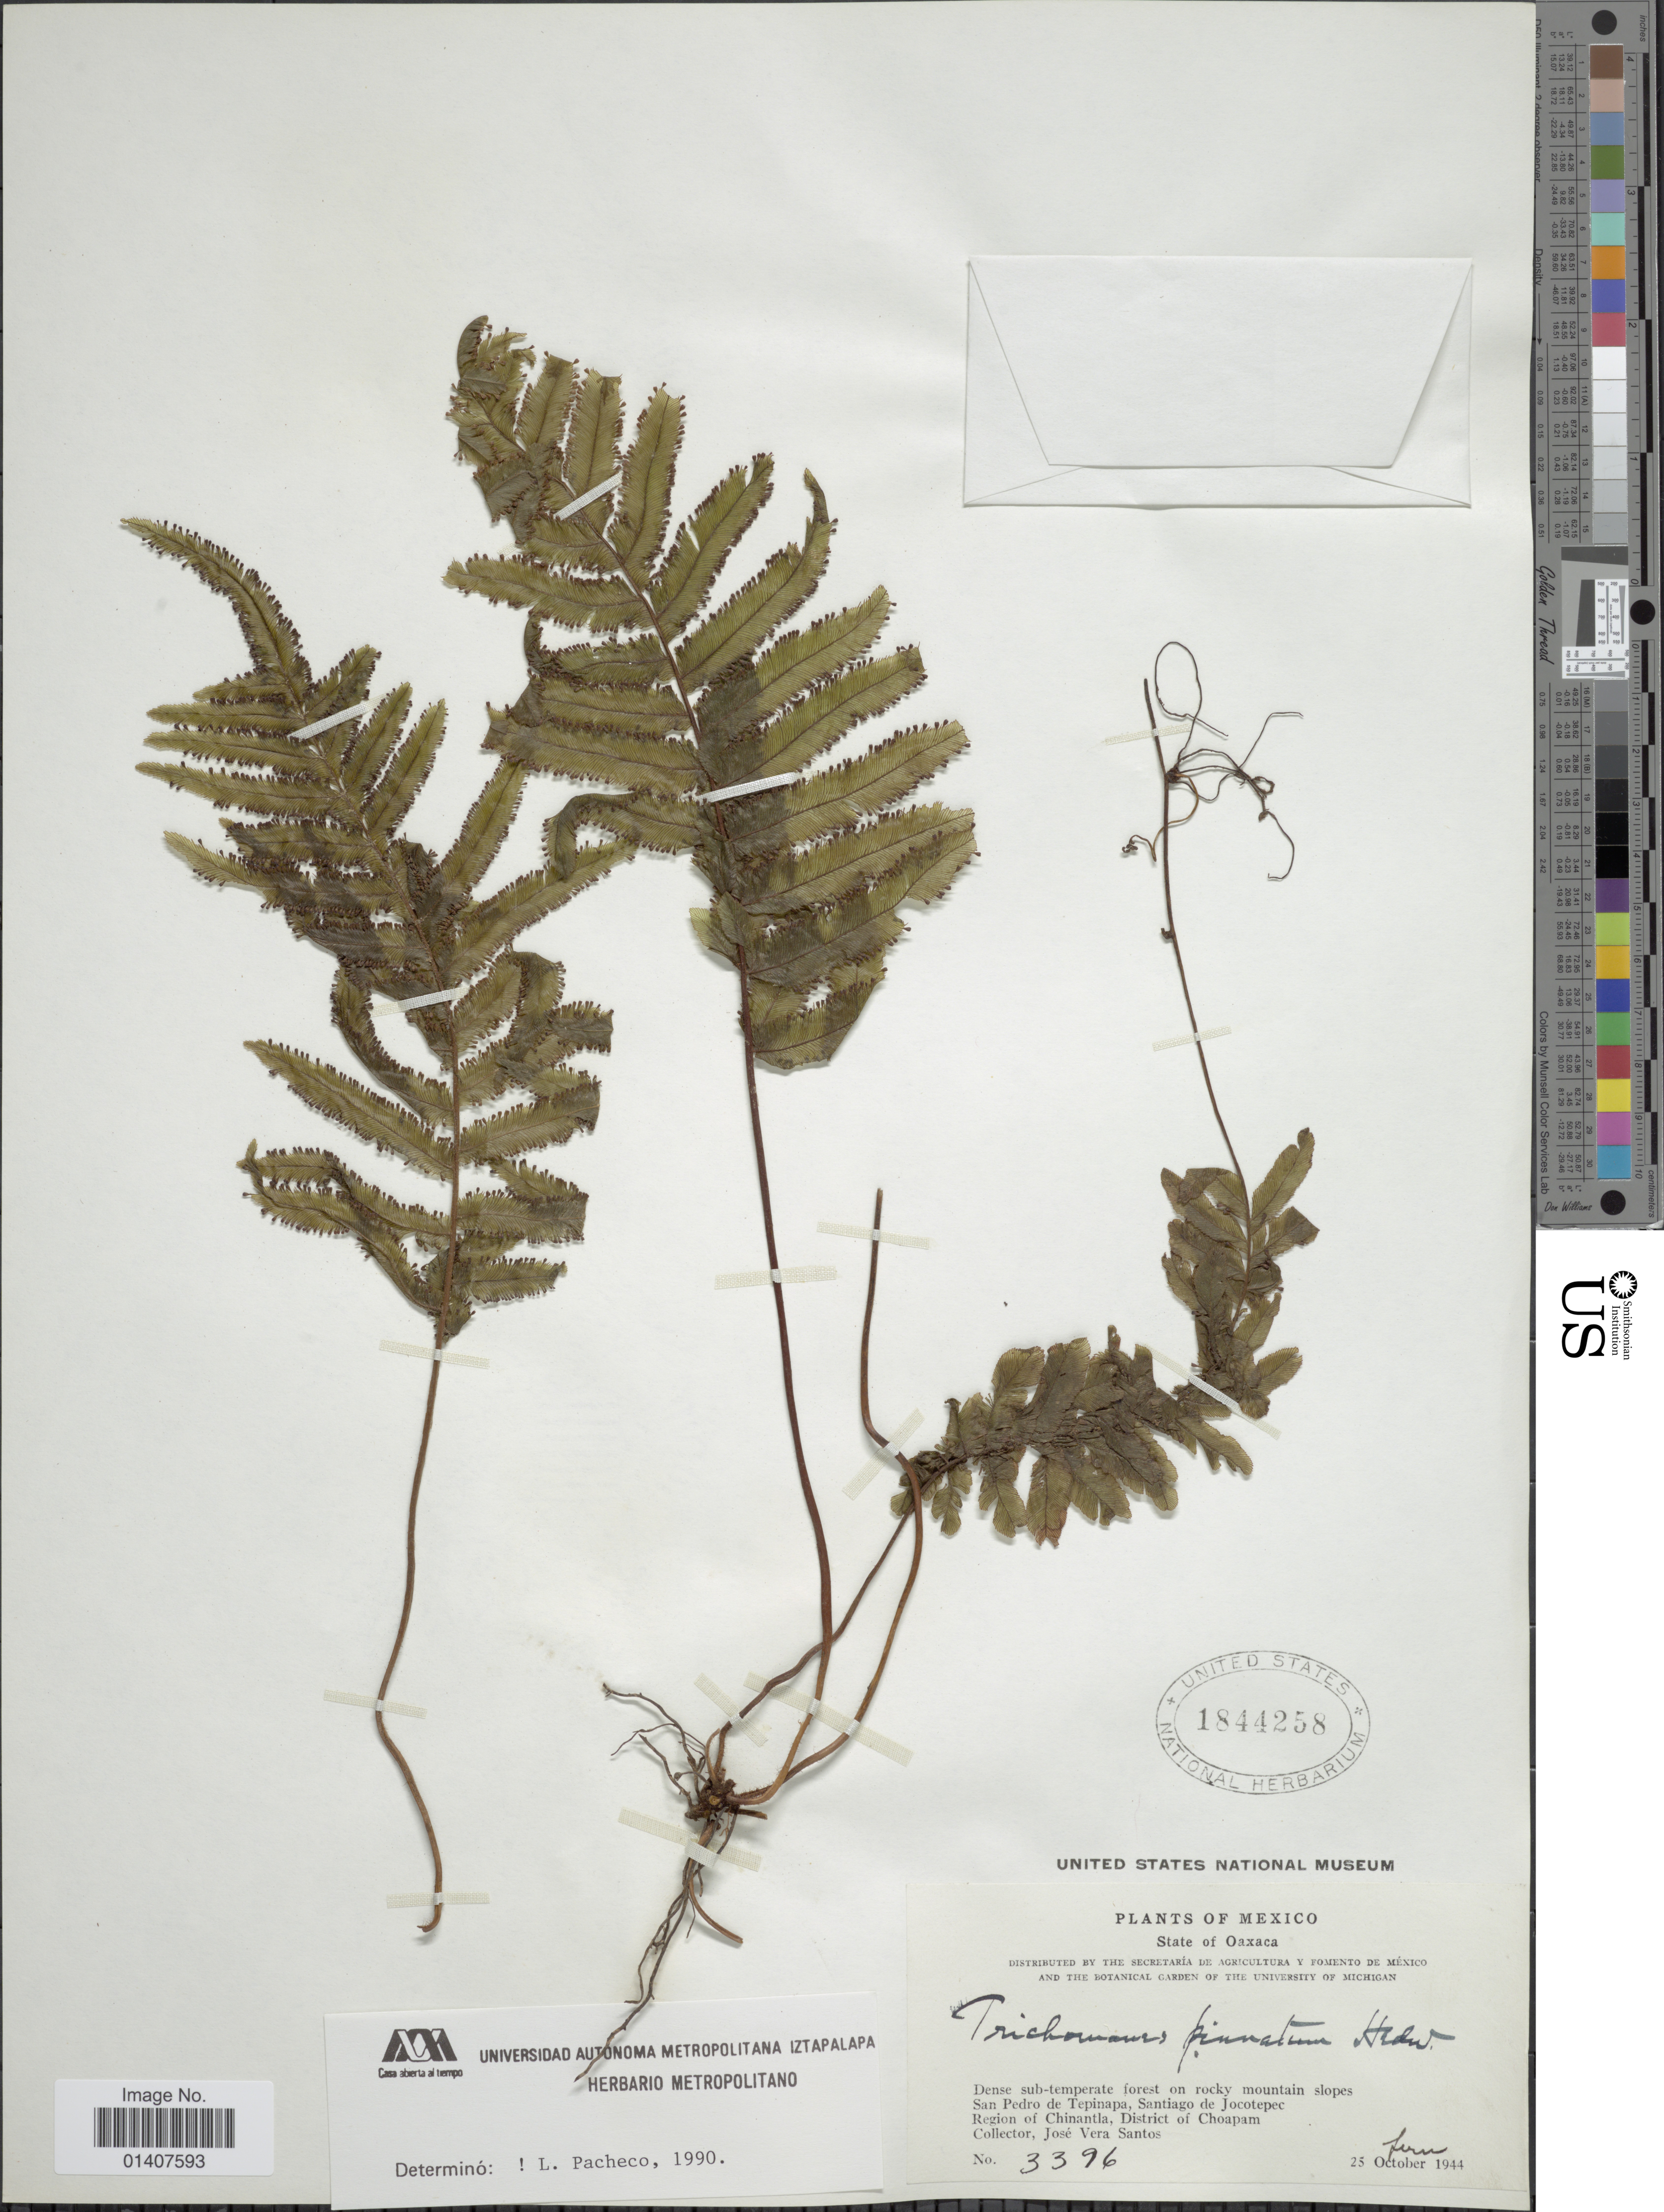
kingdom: Plantae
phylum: Tracheophyta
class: Polypodiopsida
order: Hymenophyllales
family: Hymenophyllaceae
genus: Trichomanes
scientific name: Trichomanes pinnatum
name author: Hedw.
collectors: J. V. Santos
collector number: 3396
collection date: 1944-10-25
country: Mexico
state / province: Oaxaca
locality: State of Oaxaca, Dense sub-temperate forest on rocku mountain slopes San Pedro de Tepinapa, Sentiago de Jocotepec Rion of Chinantla, District of Choapam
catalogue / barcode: US 1844258